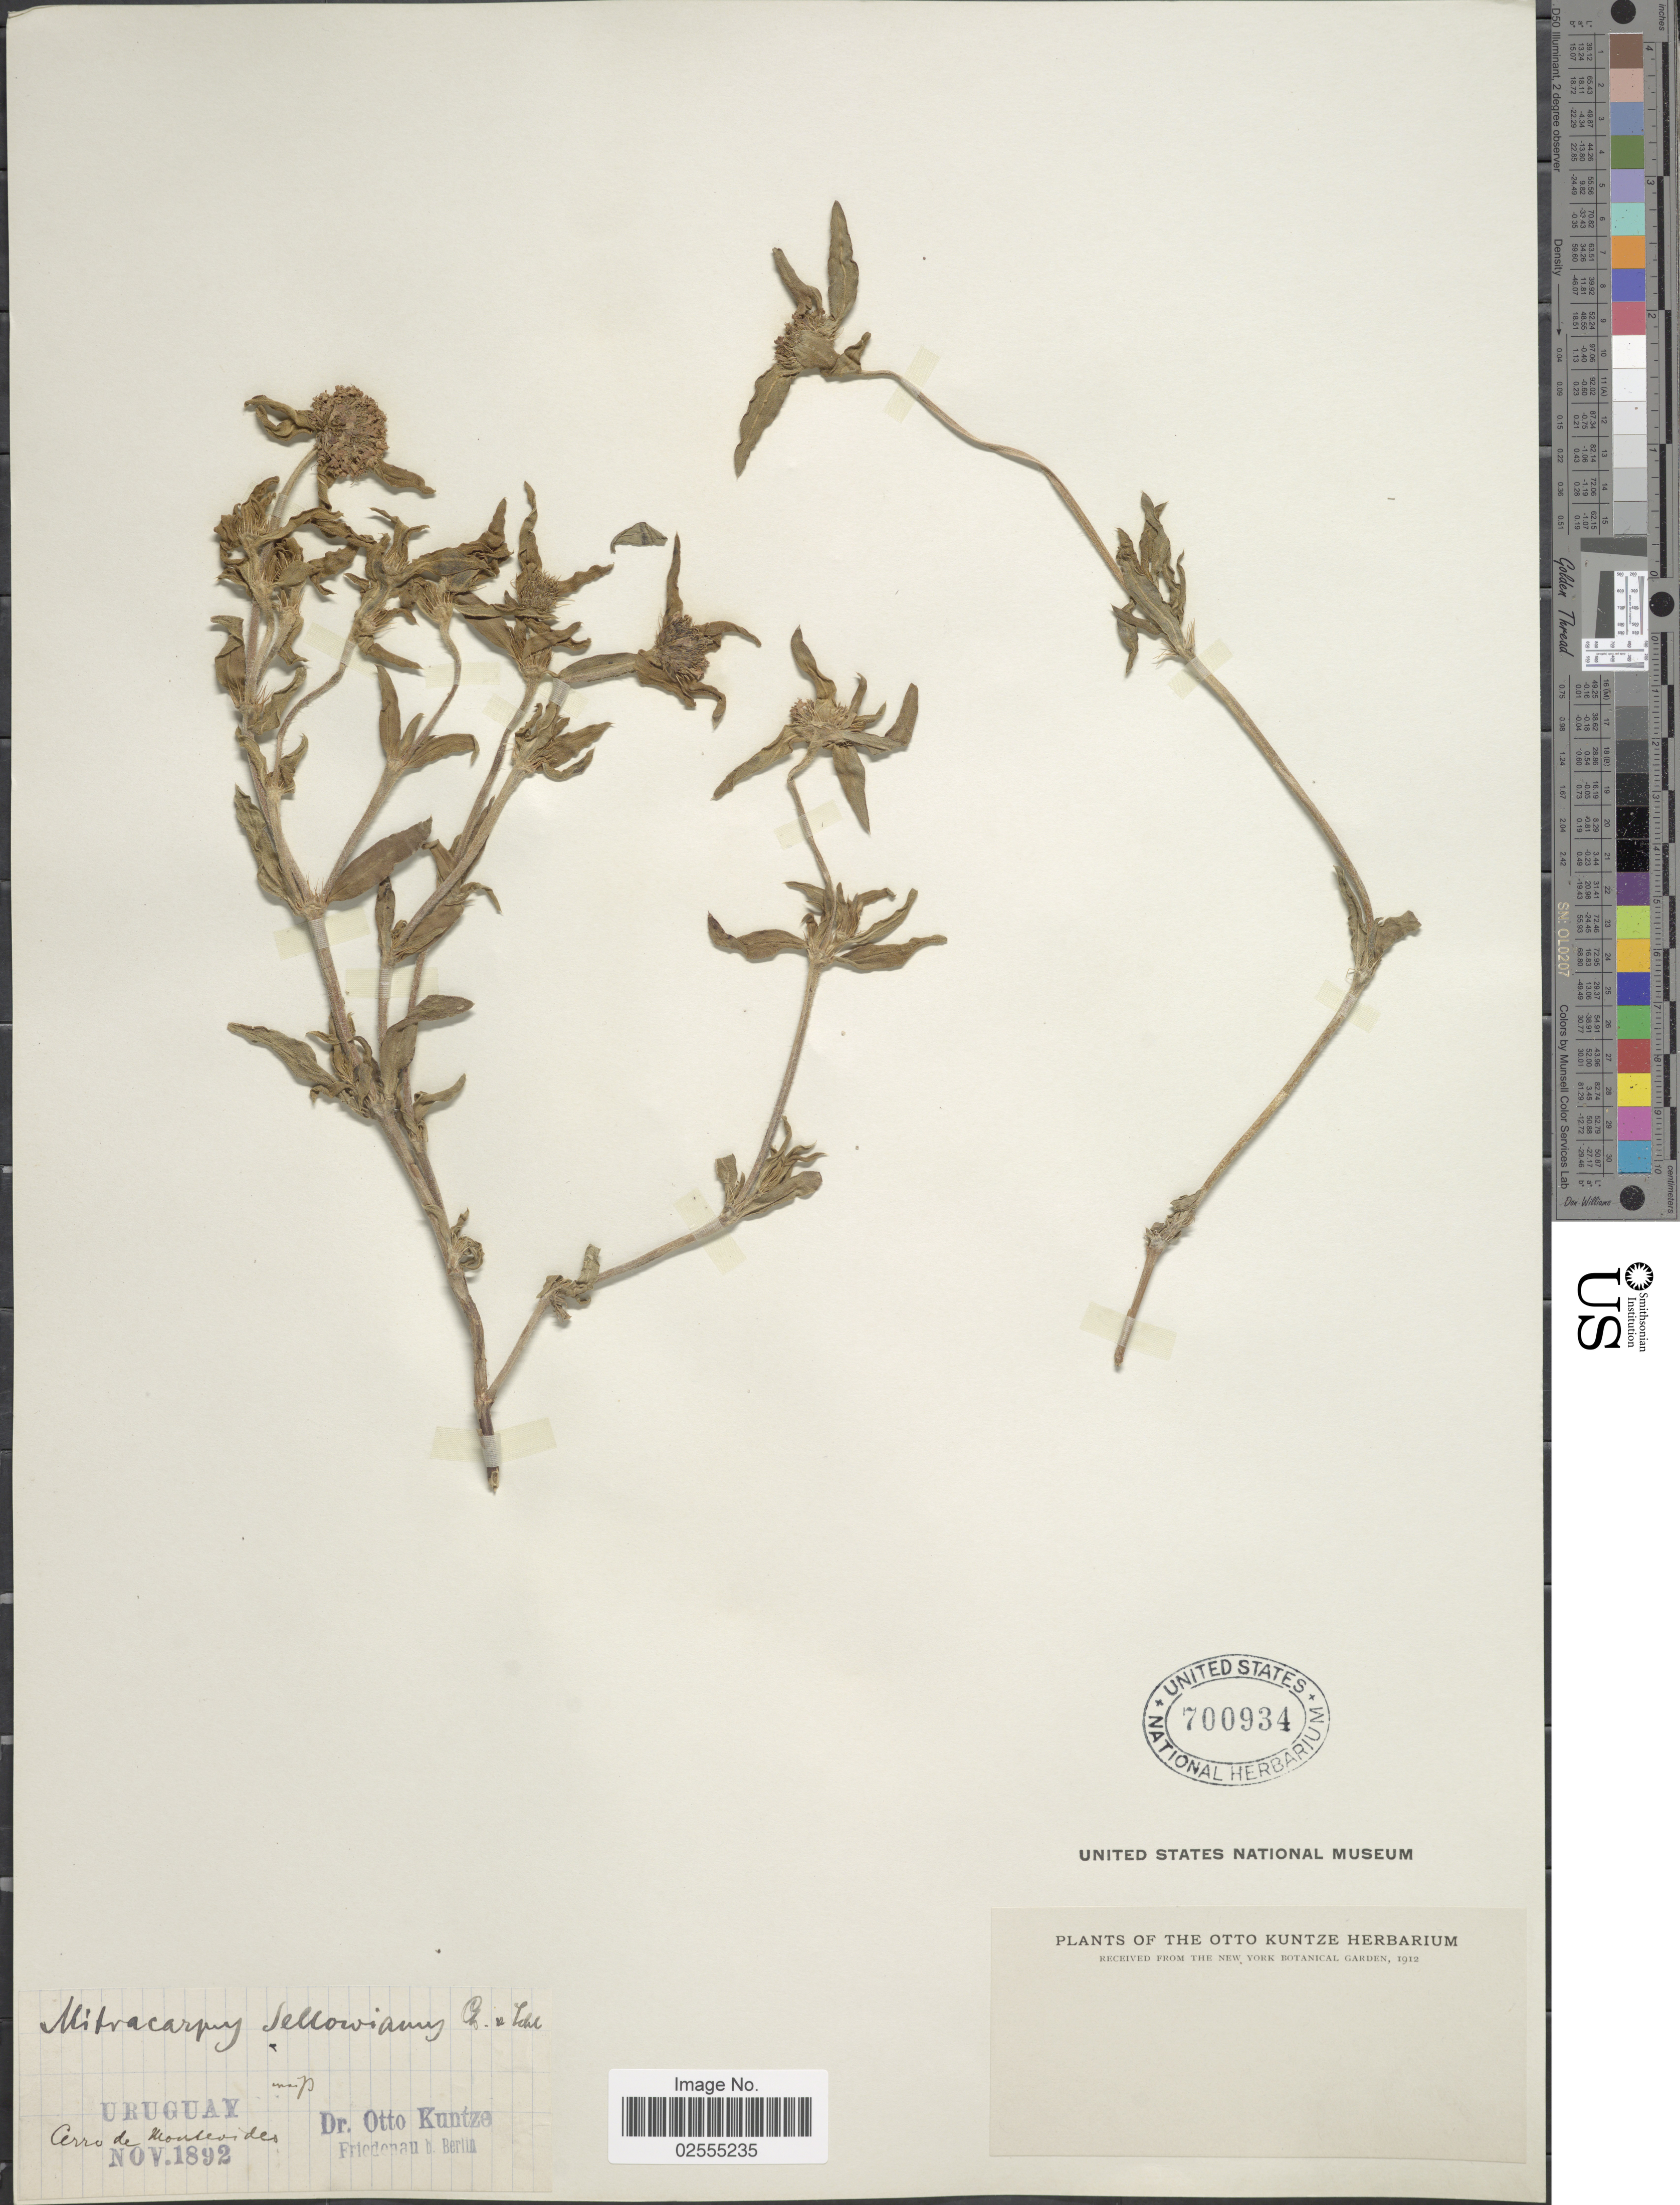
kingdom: Plantae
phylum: Tracheophyta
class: Magnoliopsida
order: Gentianales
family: Rubiaceae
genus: Mitracarpus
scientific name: Mitracarpus megapotamicus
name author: (Spreng.) Kuntze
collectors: C.E.O. Kuntze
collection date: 1892-11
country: Uruguay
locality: Cerro de Montevideo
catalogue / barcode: US 700934